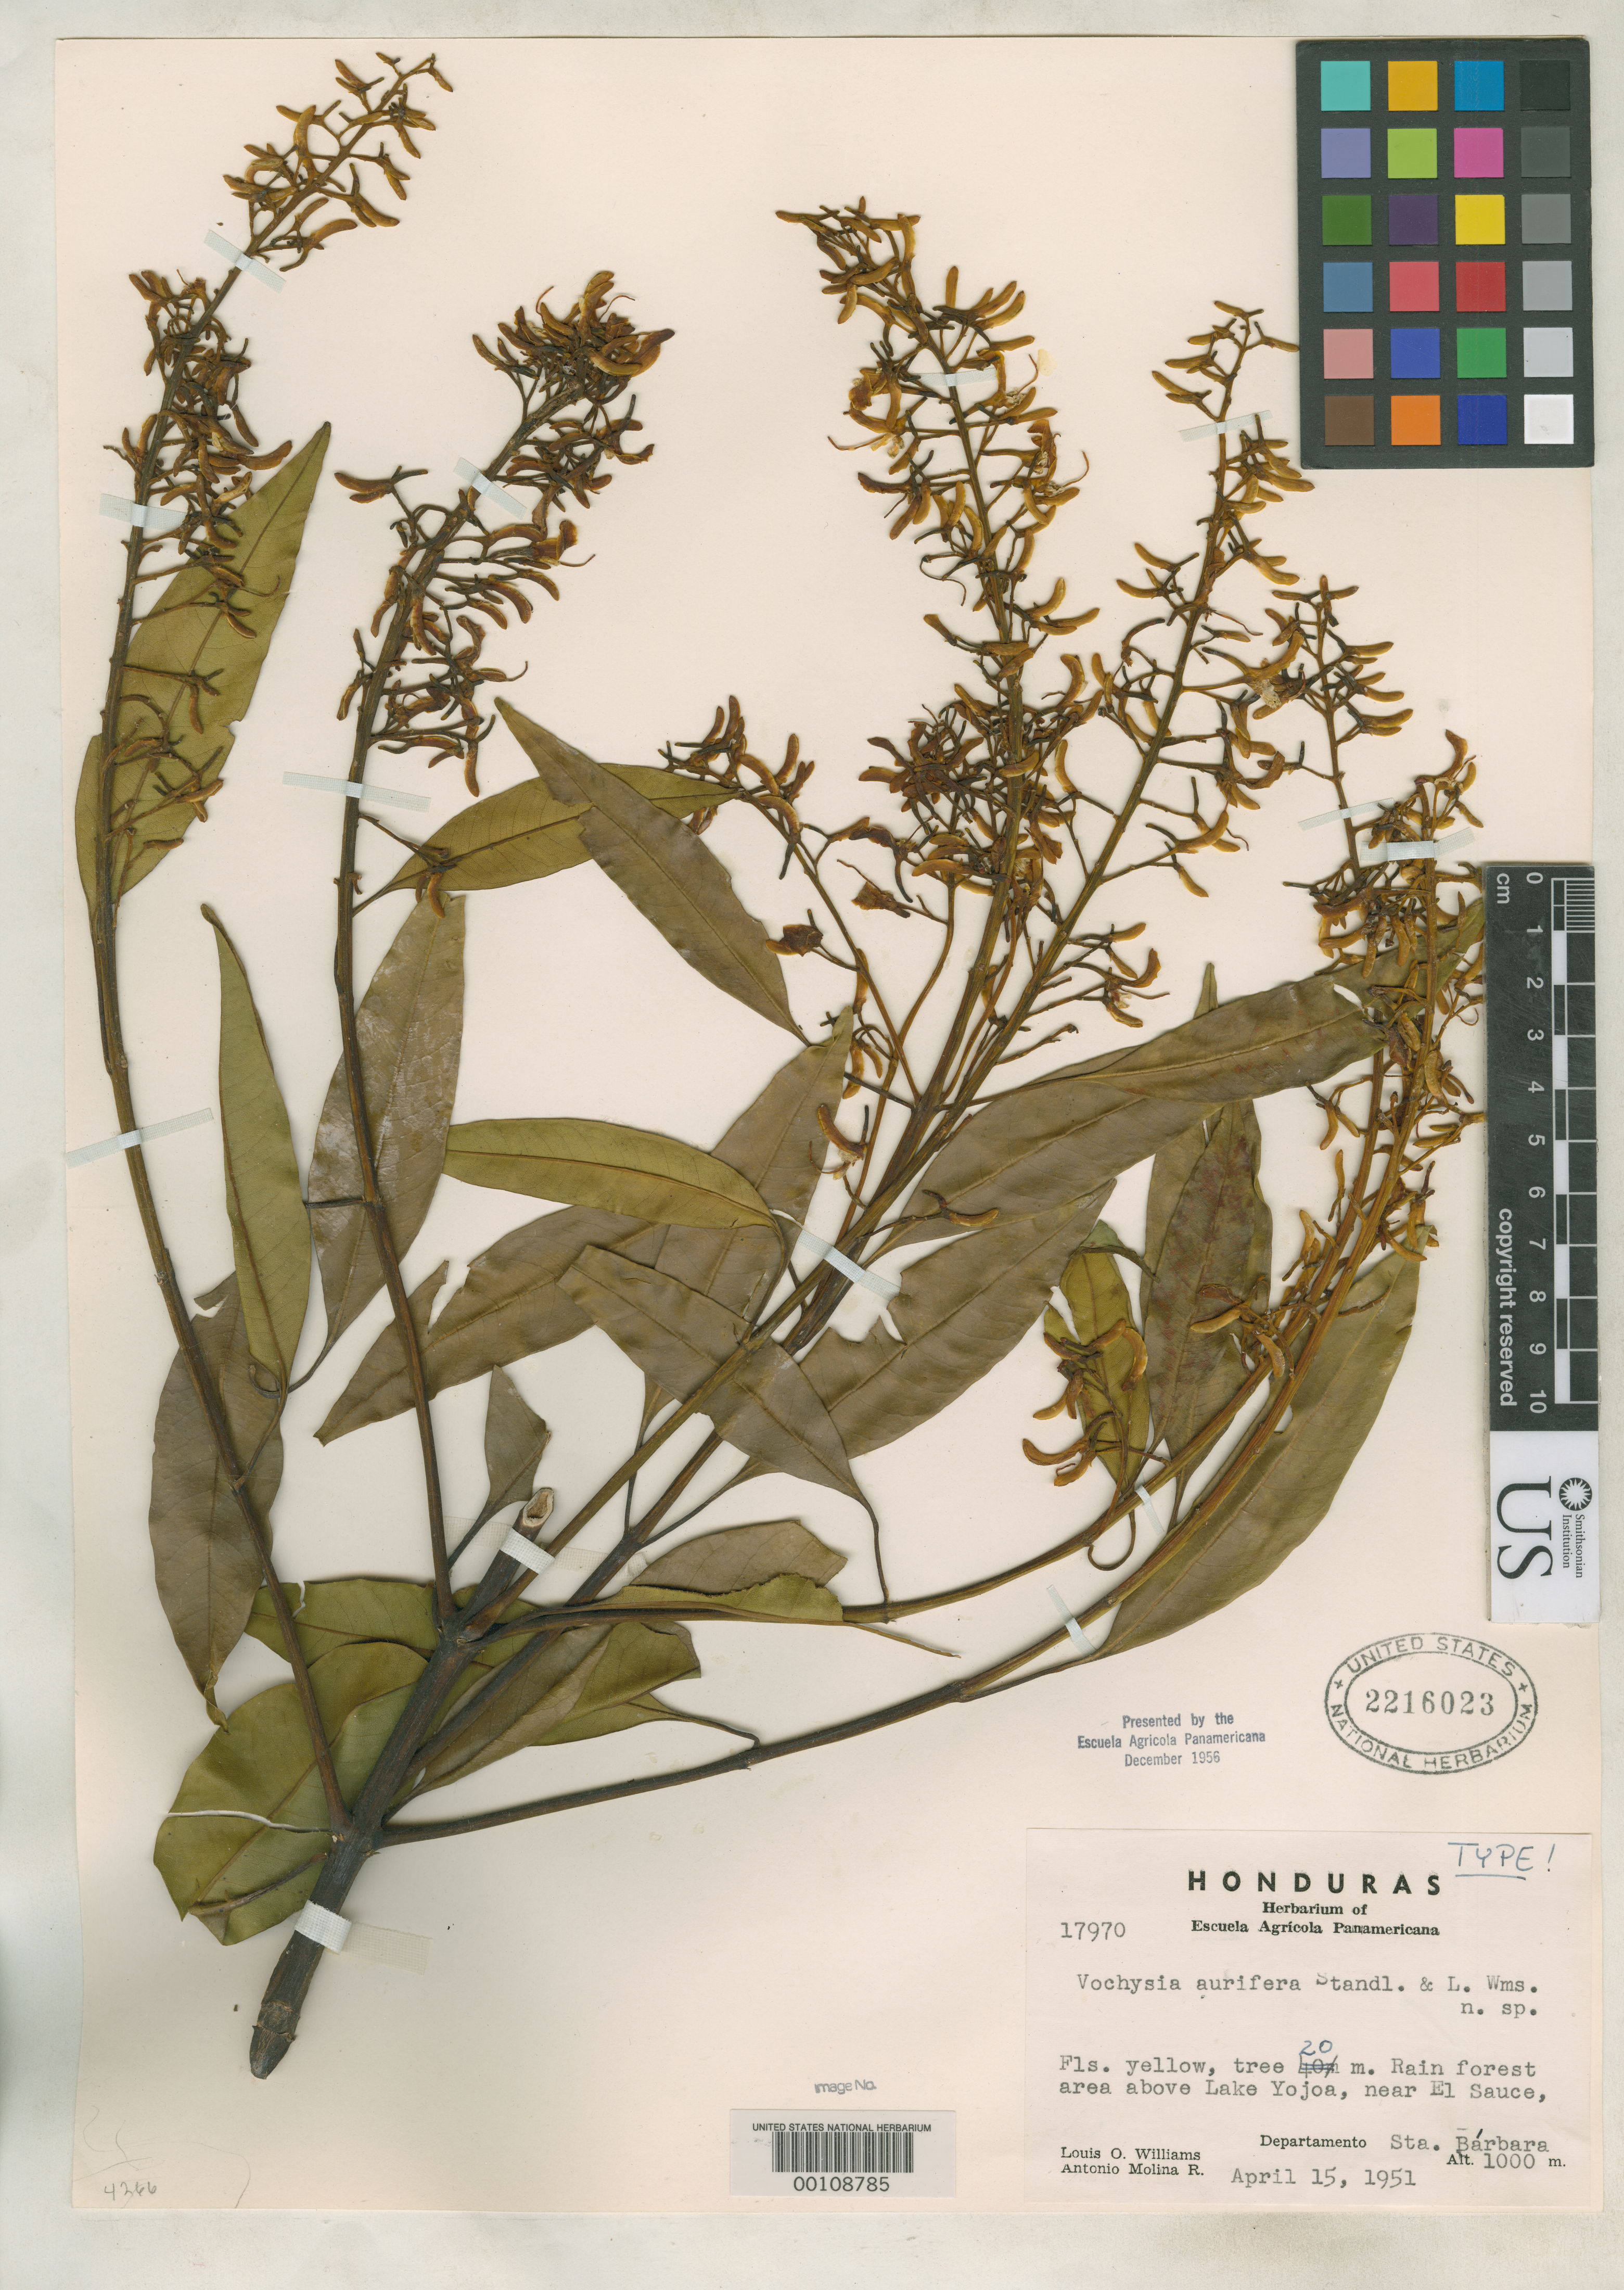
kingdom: Plantae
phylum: Tracheophyta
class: Magnoliopsida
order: Myrtales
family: Vochysiaceae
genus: Vochysia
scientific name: Vochysia aurifera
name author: Standl. & L.O. Williams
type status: Holotype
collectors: L. O. Williams & A. Molina R.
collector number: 17970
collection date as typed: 15 Mar 1951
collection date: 1951-03-15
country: Honduras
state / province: Santa Bárbara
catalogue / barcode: US 2216023